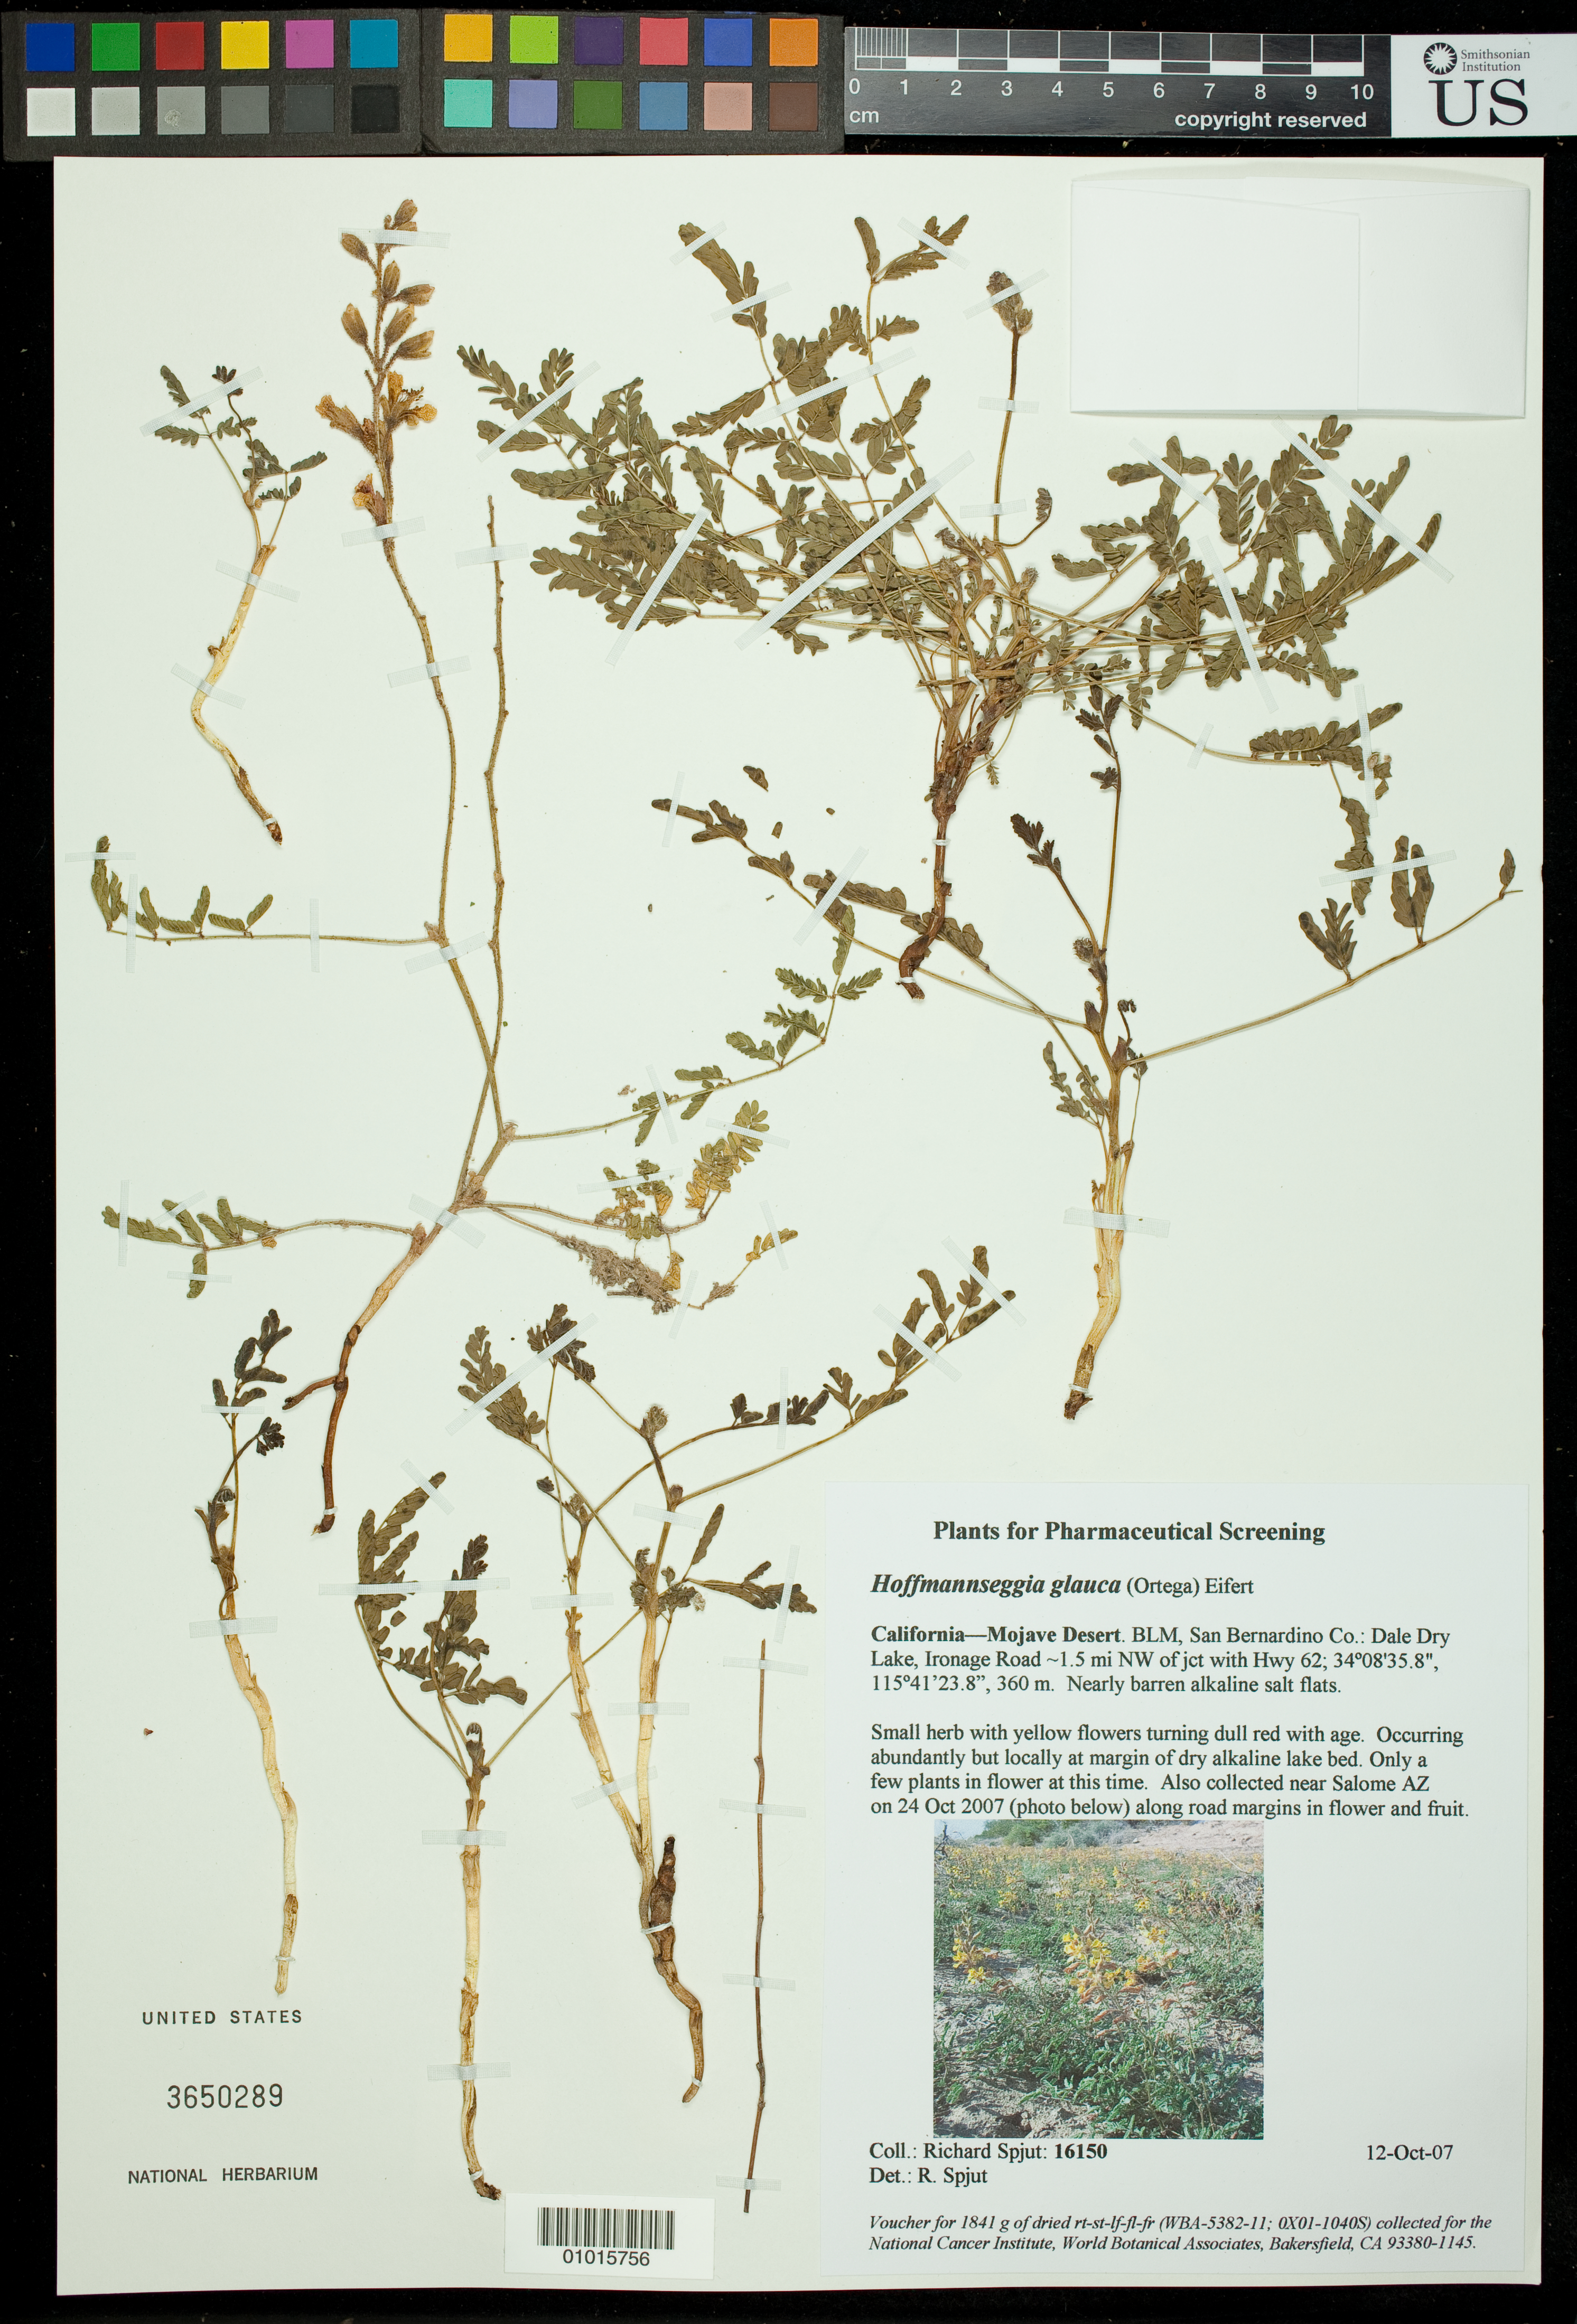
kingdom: Plantae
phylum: Tracheophyta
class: Magnoliopsida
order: Fabales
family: Fabaceae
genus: Hoffmannseggia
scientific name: Hoffmannseggia glauca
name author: (Ortega) Eifert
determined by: Spjut, R.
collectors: R. Spjut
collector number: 16150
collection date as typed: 12-Oct-07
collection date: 2007-10-12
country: United States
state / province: California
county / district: San Bernardino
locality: California-Mojave Desert. BLM. San Bernardino Co.: Dale Dry Lake, Ironage Road ~ 1.5 mi NW of jct with Hwy 62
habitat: Nearly barren alkaline salt flats.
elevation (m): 360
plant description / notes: Voucher for 1841 g of dried rt-st-lf-fl-fr (WBA-5382-11; 0X01-1040S) collected for the National Cancer Institute, Wolrd Botanical Associates, Bakersfield, CA 93380-1145.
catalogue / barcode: US 3650289